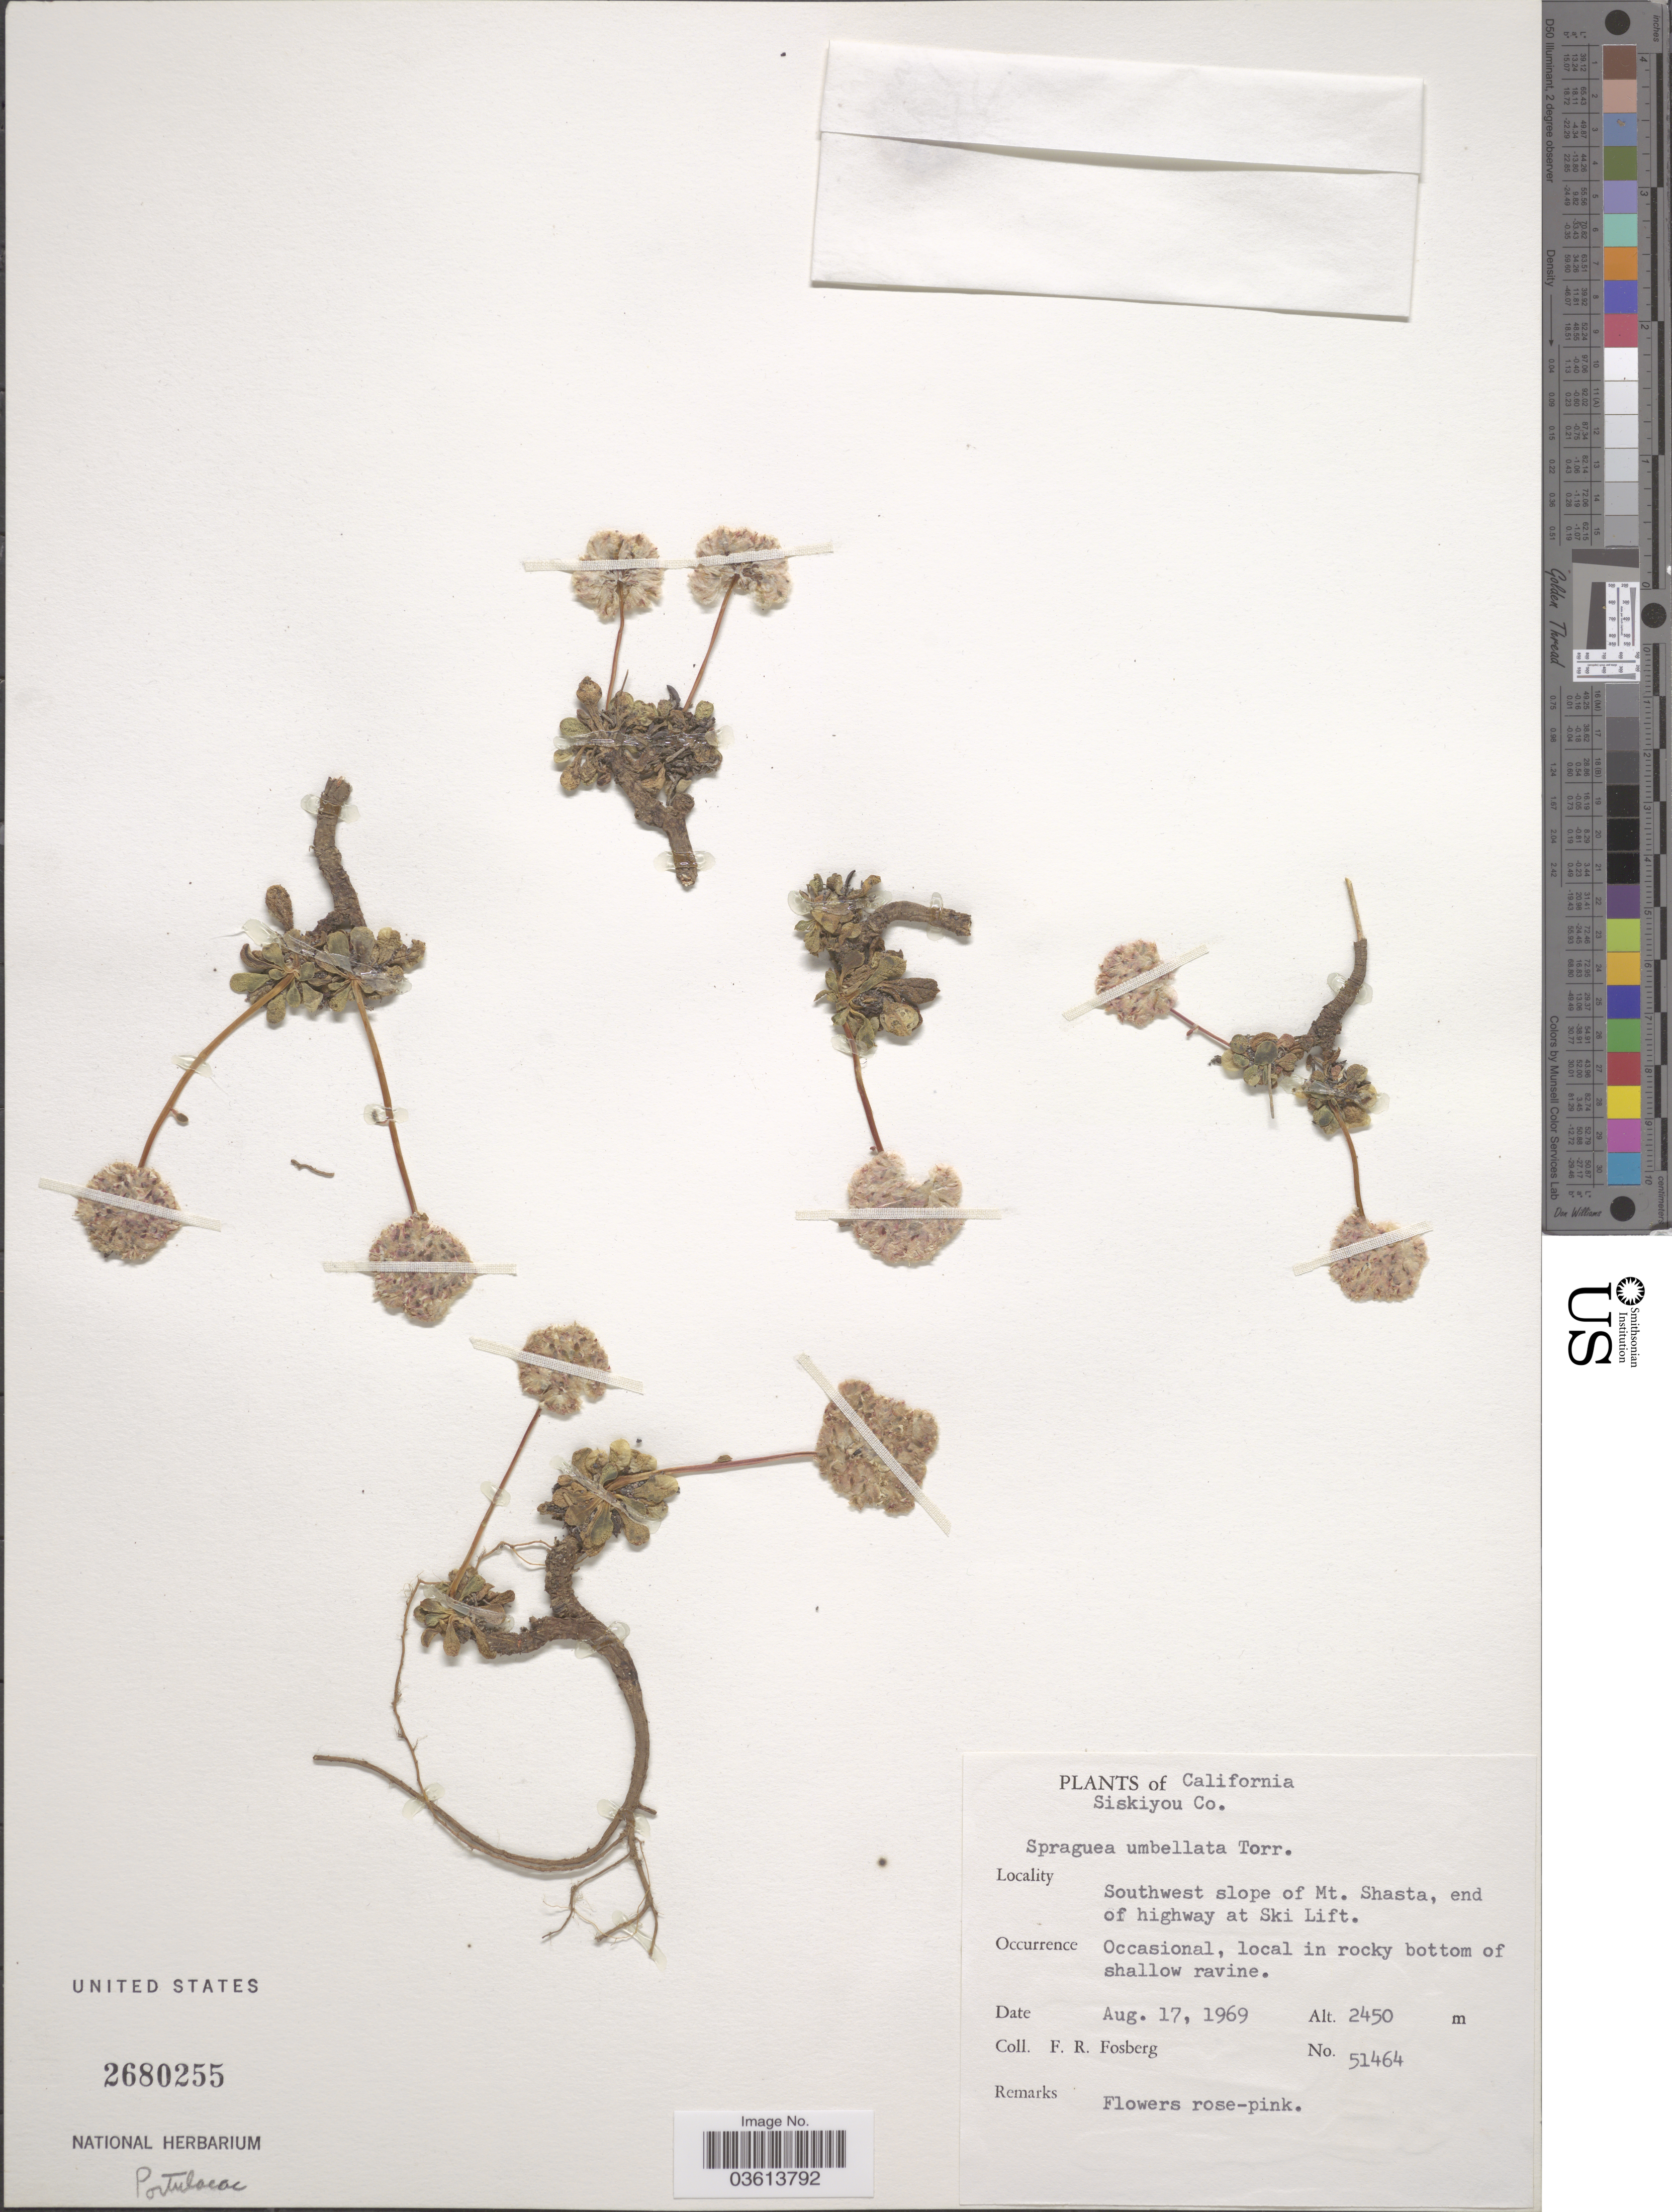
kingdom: Plantae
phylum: Tracheophyta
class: Magnoliopsida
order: Caryophyllales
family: Montiaceae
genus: Calyptridium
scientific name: Calyptridium umbellatum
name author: (Torr.) Greene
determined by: Strong, Mark T., (BOT), Smithsonian Institution - National Museum of Natural History (UNITED STATES)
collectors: F. R. Fosberg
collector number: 51464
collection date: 1969-08-17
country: United States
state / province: California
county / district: Siskiyou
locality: Siskiyou Co. Southwest slope of Mt. Shasta, end of highway at Ski Lift.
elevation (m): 2450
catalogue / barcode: US 2680255